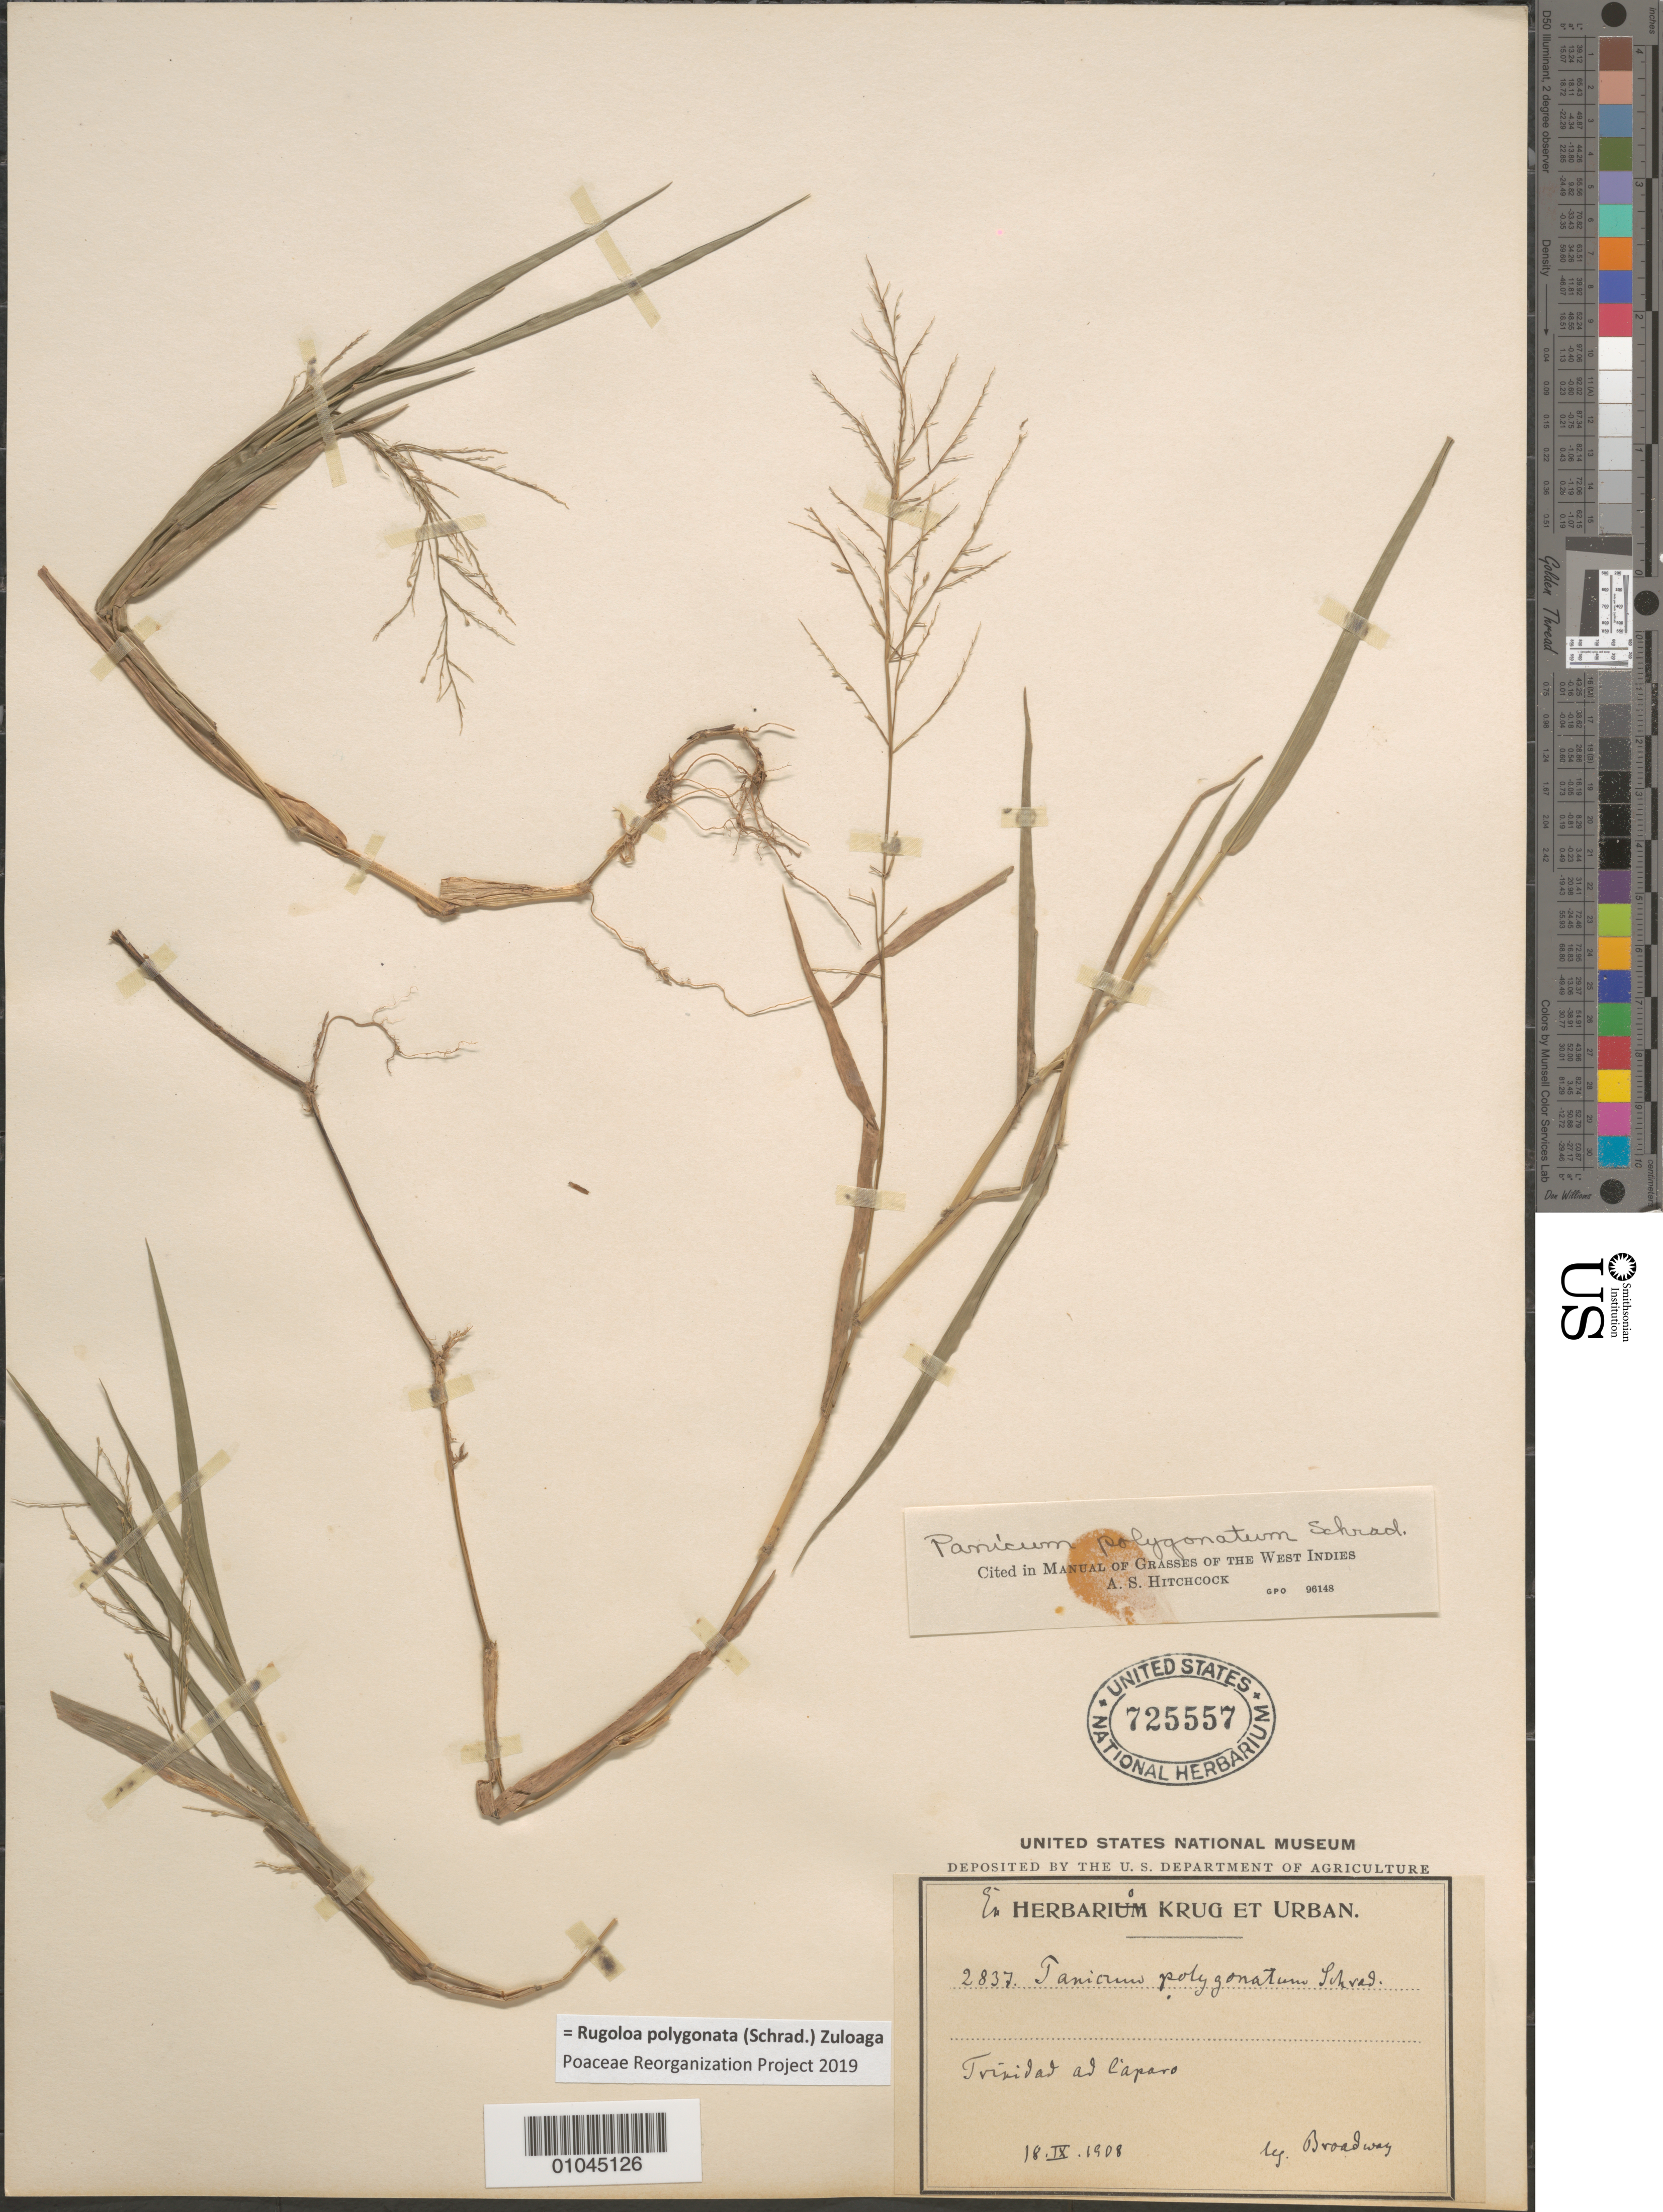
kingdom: Plantae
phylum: Tracheophyta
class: Liliopsida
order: Poales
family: Poaceae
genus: Panicum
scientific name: Panicum polygonatum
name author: Schrad.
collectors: W. E. Broadway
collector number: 2837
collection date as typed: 18 Sep 1908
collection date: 1908-09-18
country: Trinidad and Tobago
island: Trinidad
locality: Caparo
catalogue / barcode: US 725557